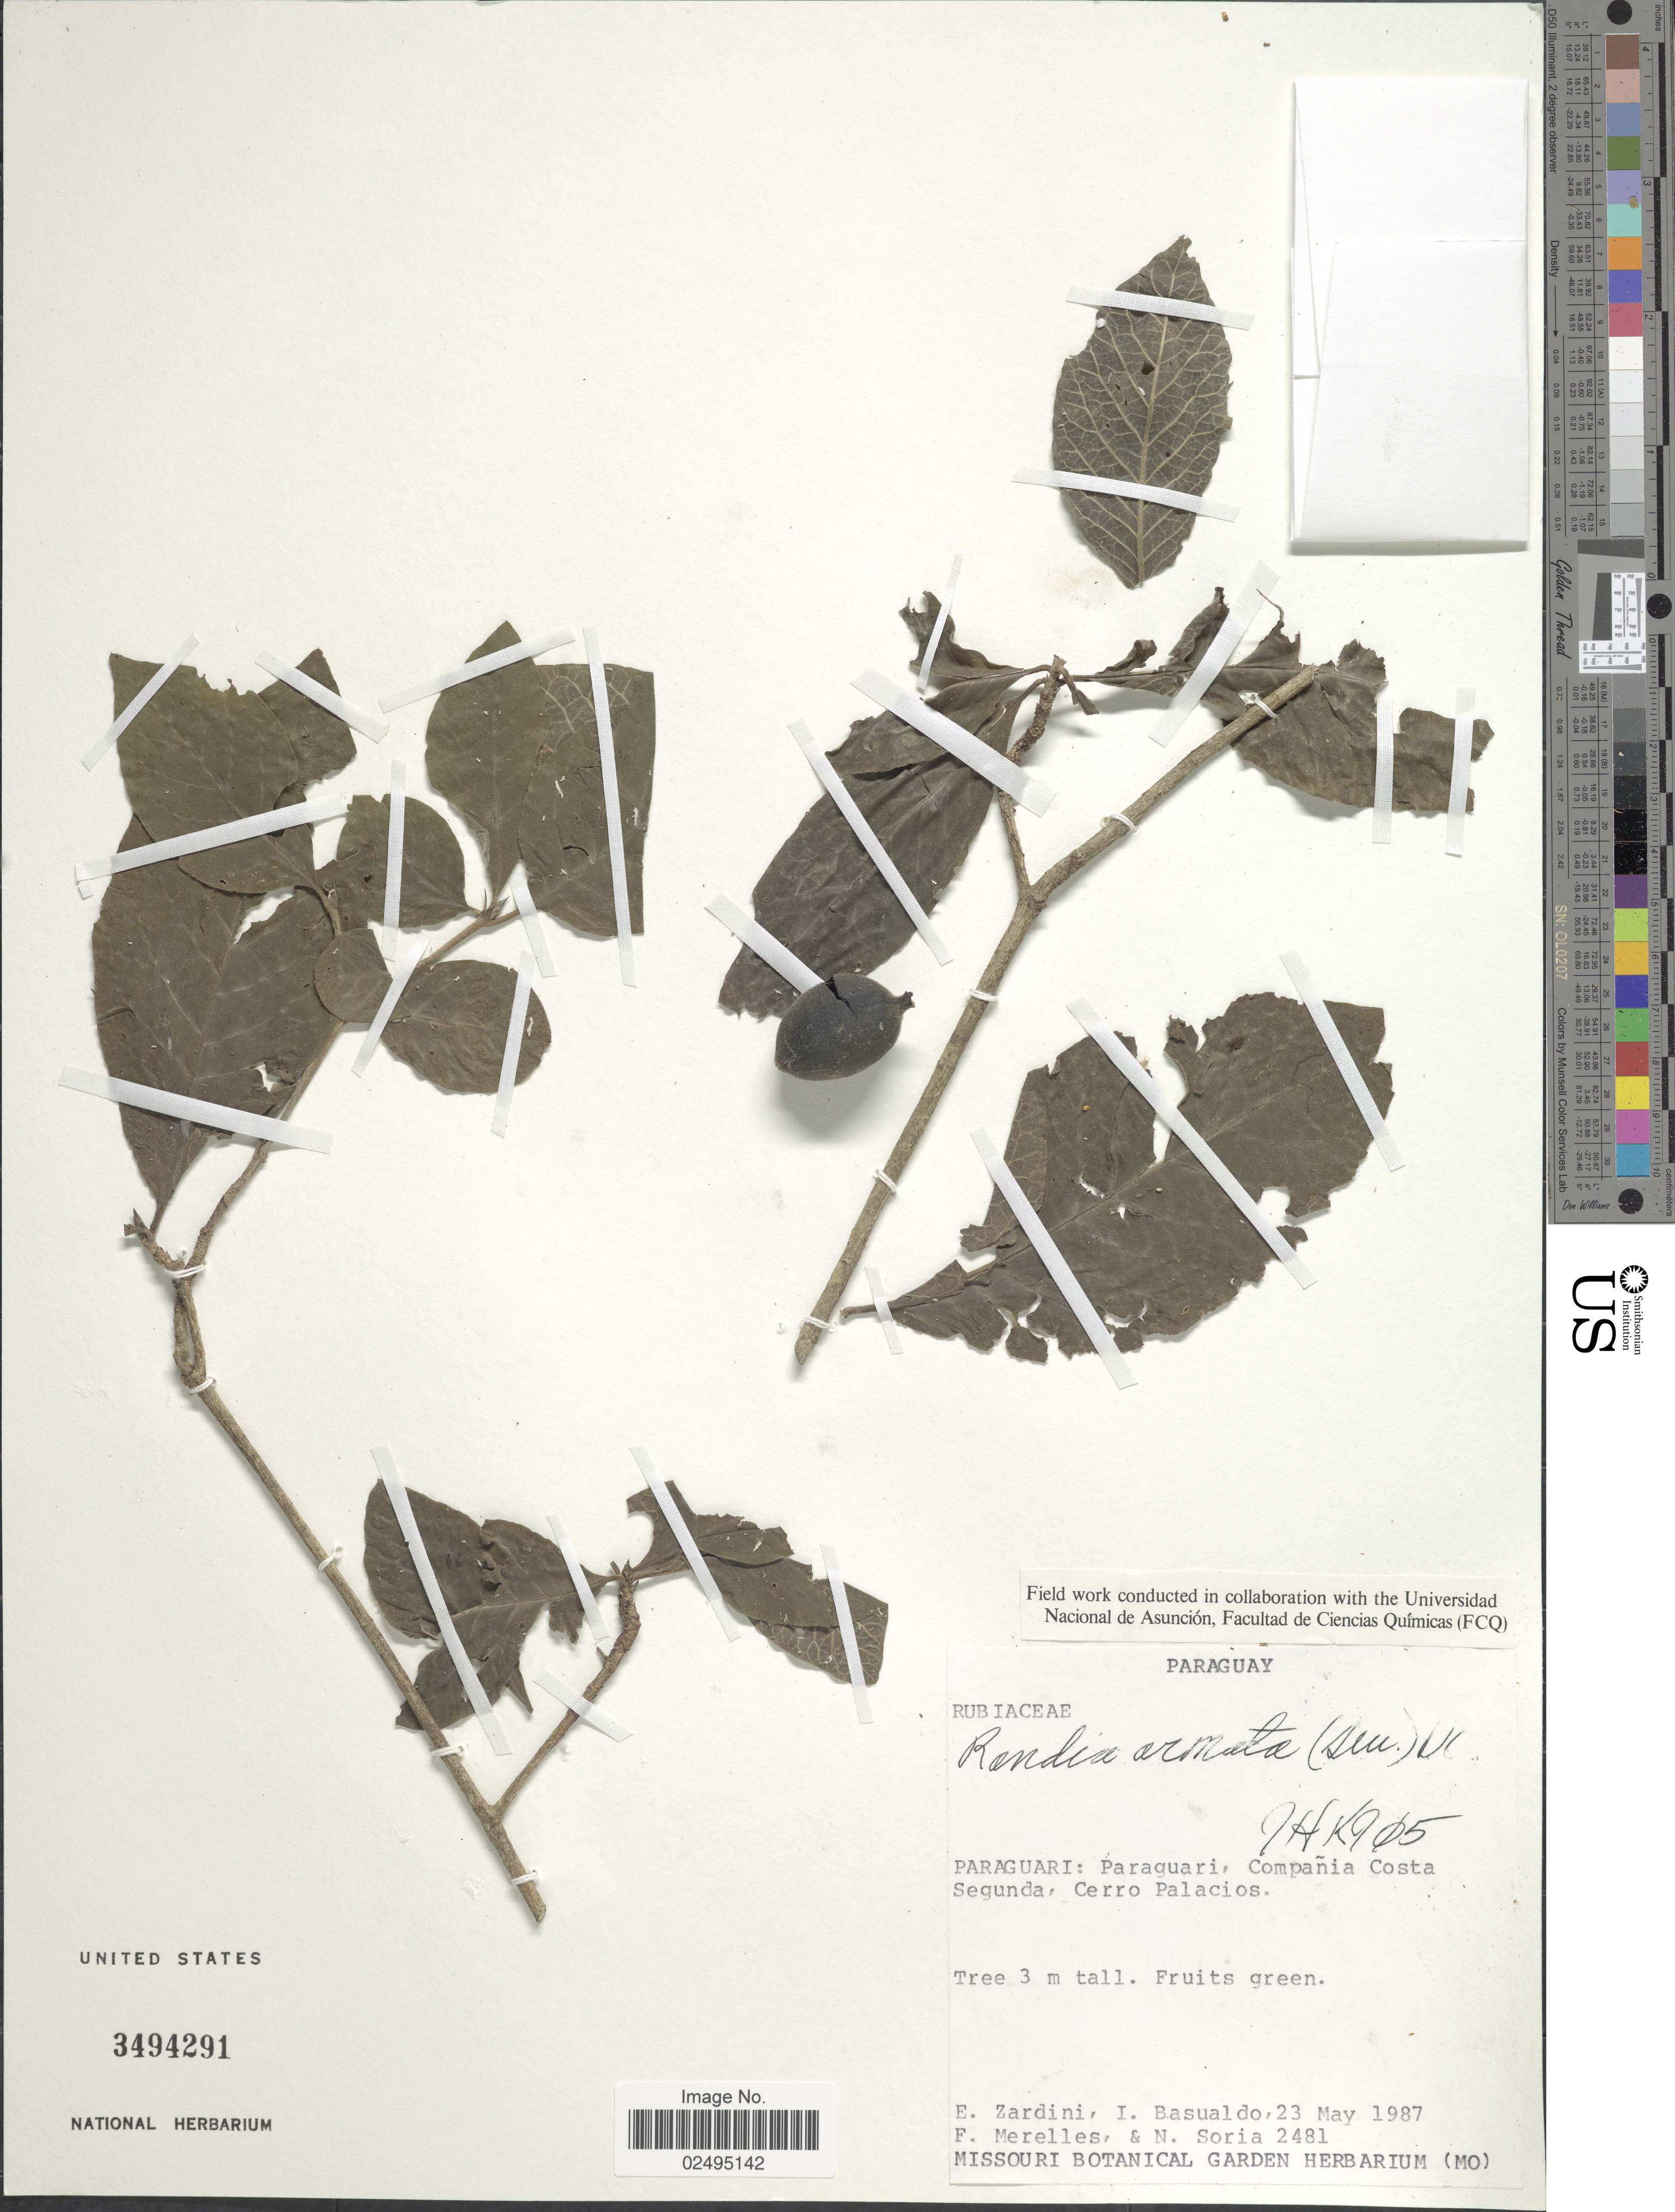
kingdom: Plantae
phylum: Tracheophyta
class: Magnoliopsida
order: Gentianales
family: Rubiaceae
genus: Randia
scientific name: Randia armata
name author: (Sw.) DC.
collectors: E. M. Zardini, I. Basualdo, F. Merelles & N. Soria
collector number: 2481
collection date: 1987-05-23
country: Paraguay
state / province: Paraguari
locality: Paraguari, Compania Costa Segunda, Cerro Palacios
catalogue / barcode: US 3494291